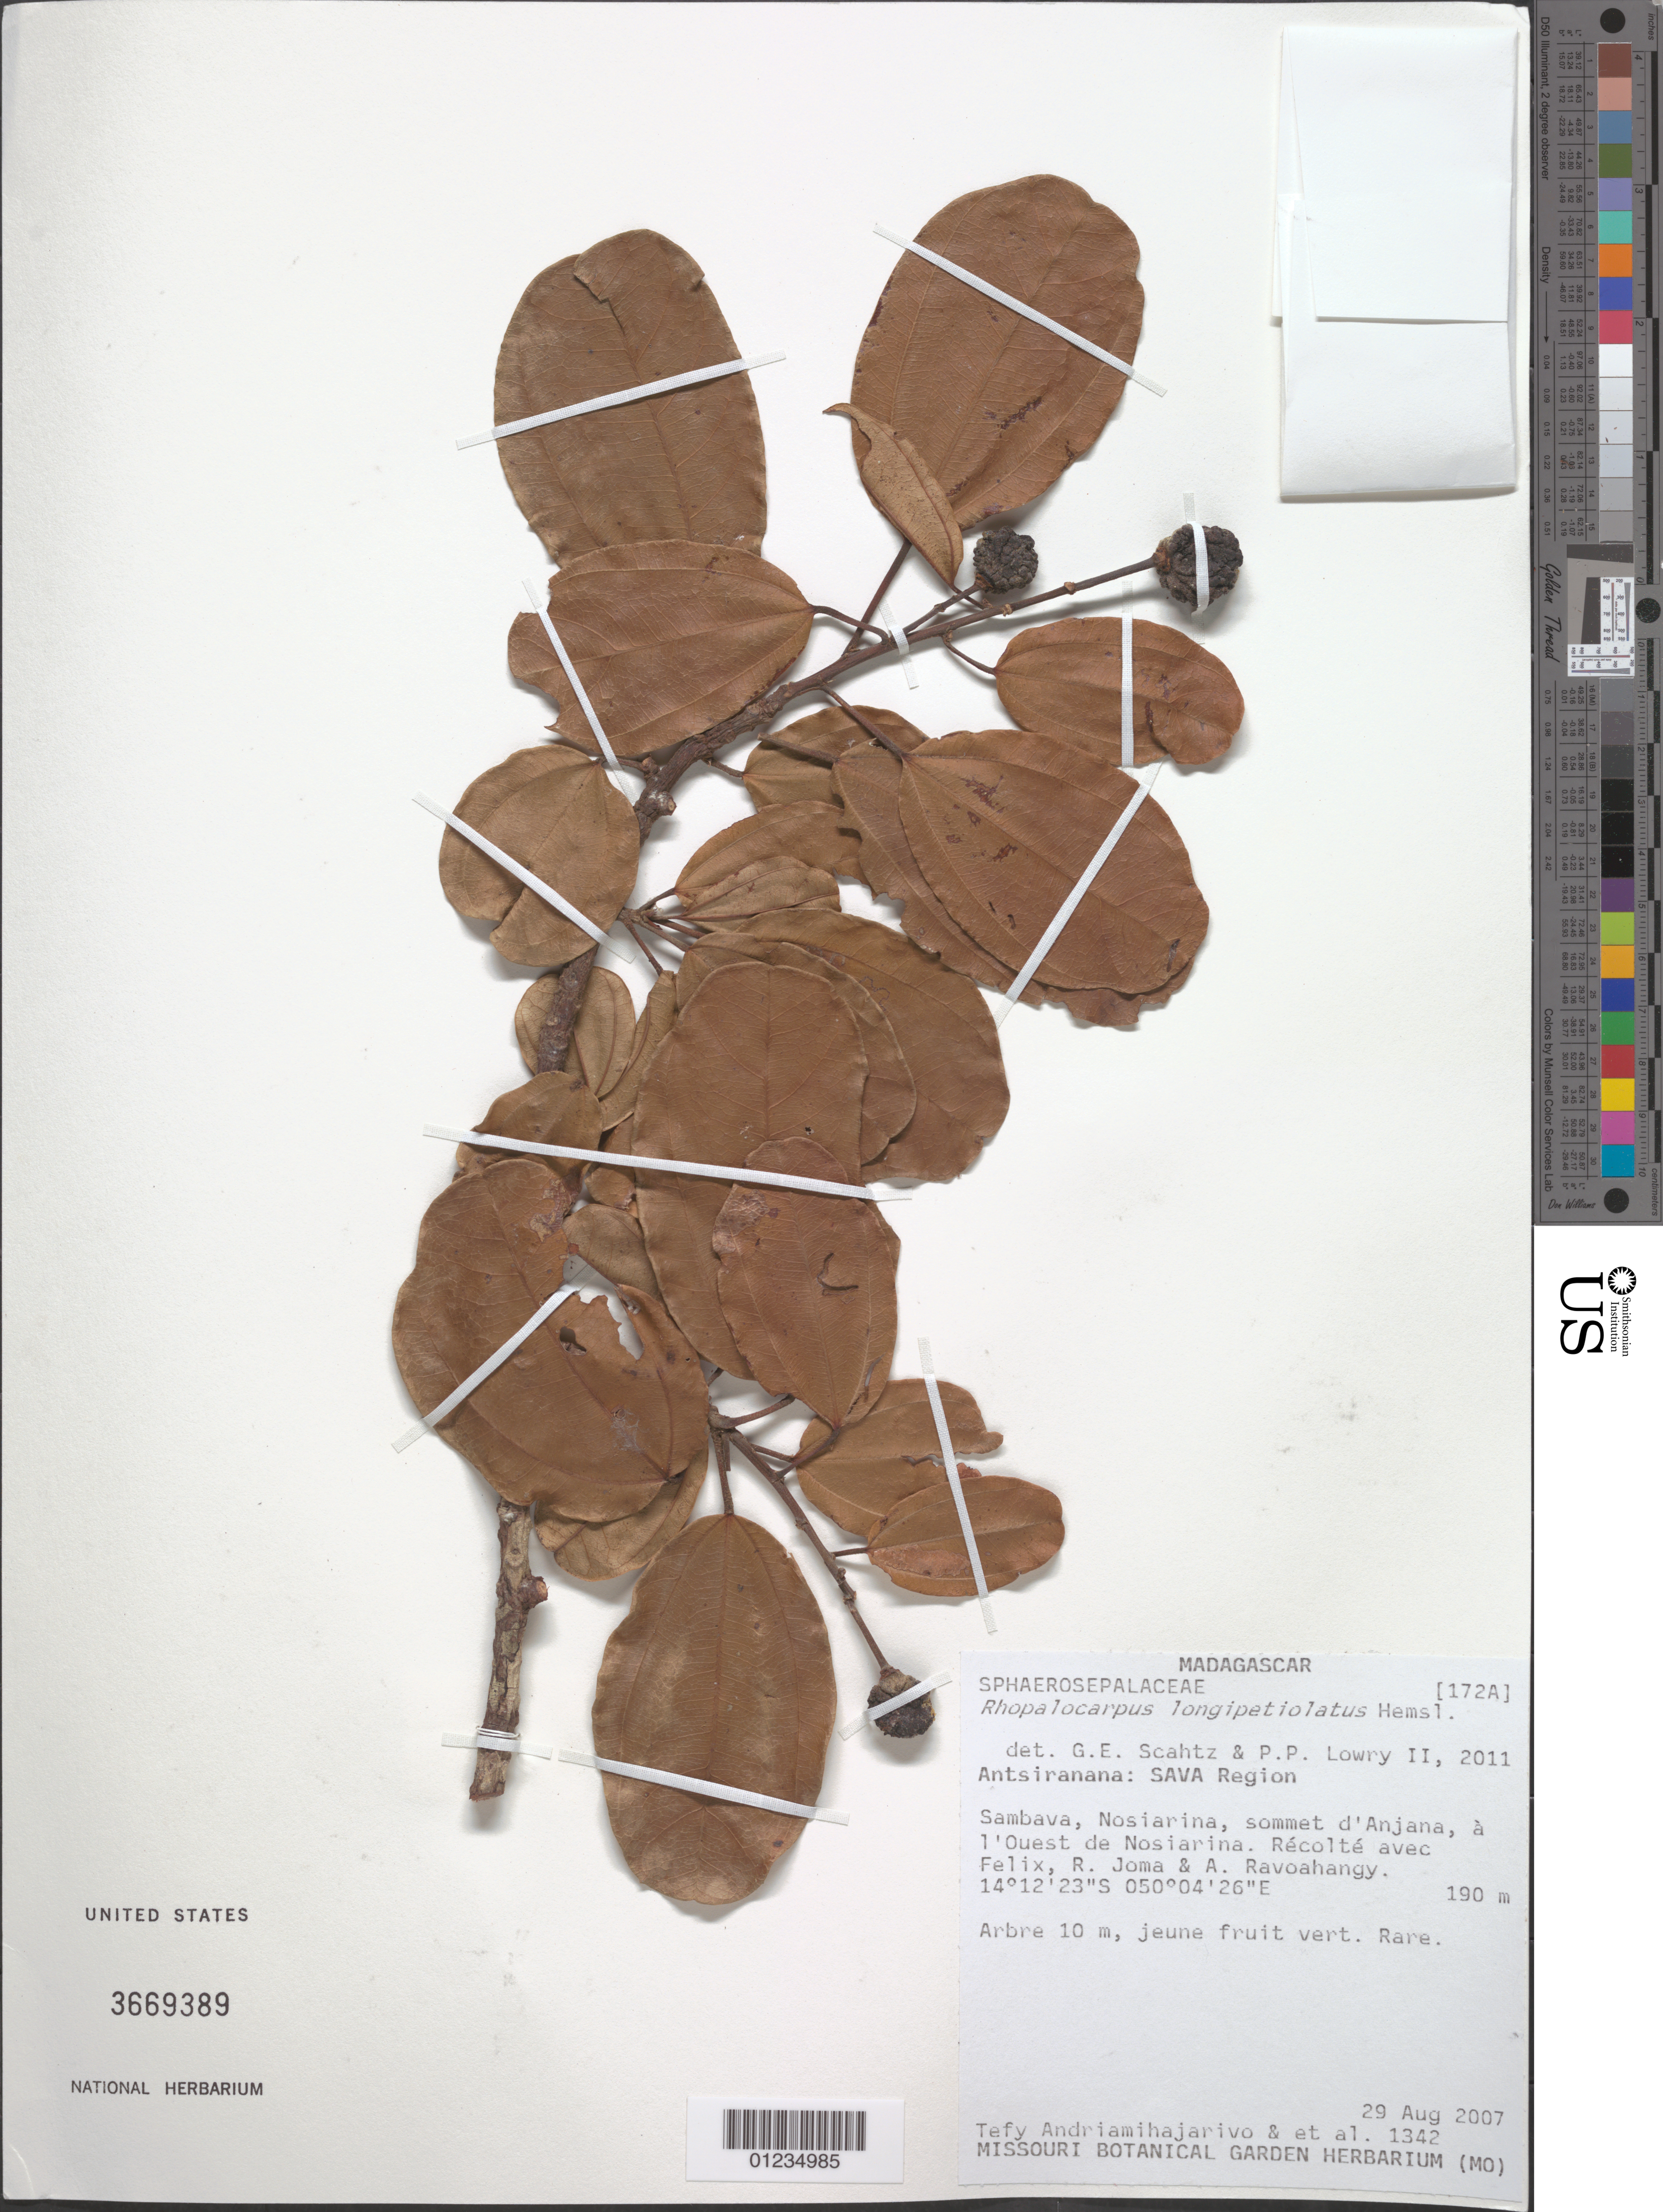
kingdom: Plantae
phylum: Tracheophyta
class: Magnoliopsida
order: Malvales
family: Sphaerosepalaceae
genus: Rhopalocarpus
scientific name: Rhopalocarpus longipetiolatus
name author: Hemsl.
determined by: Schatz, George E.; Lowry, P. P.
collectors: T. H. Andriamihajarivo et al.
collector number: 1342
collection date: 2007-08-29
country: Madagascar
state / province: Sava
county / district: Sambava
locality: Sambava, Nosiarina, sommet d'Anjana, a l'Ouest de Nosiarina.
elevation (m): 190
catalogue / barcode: US 3669389